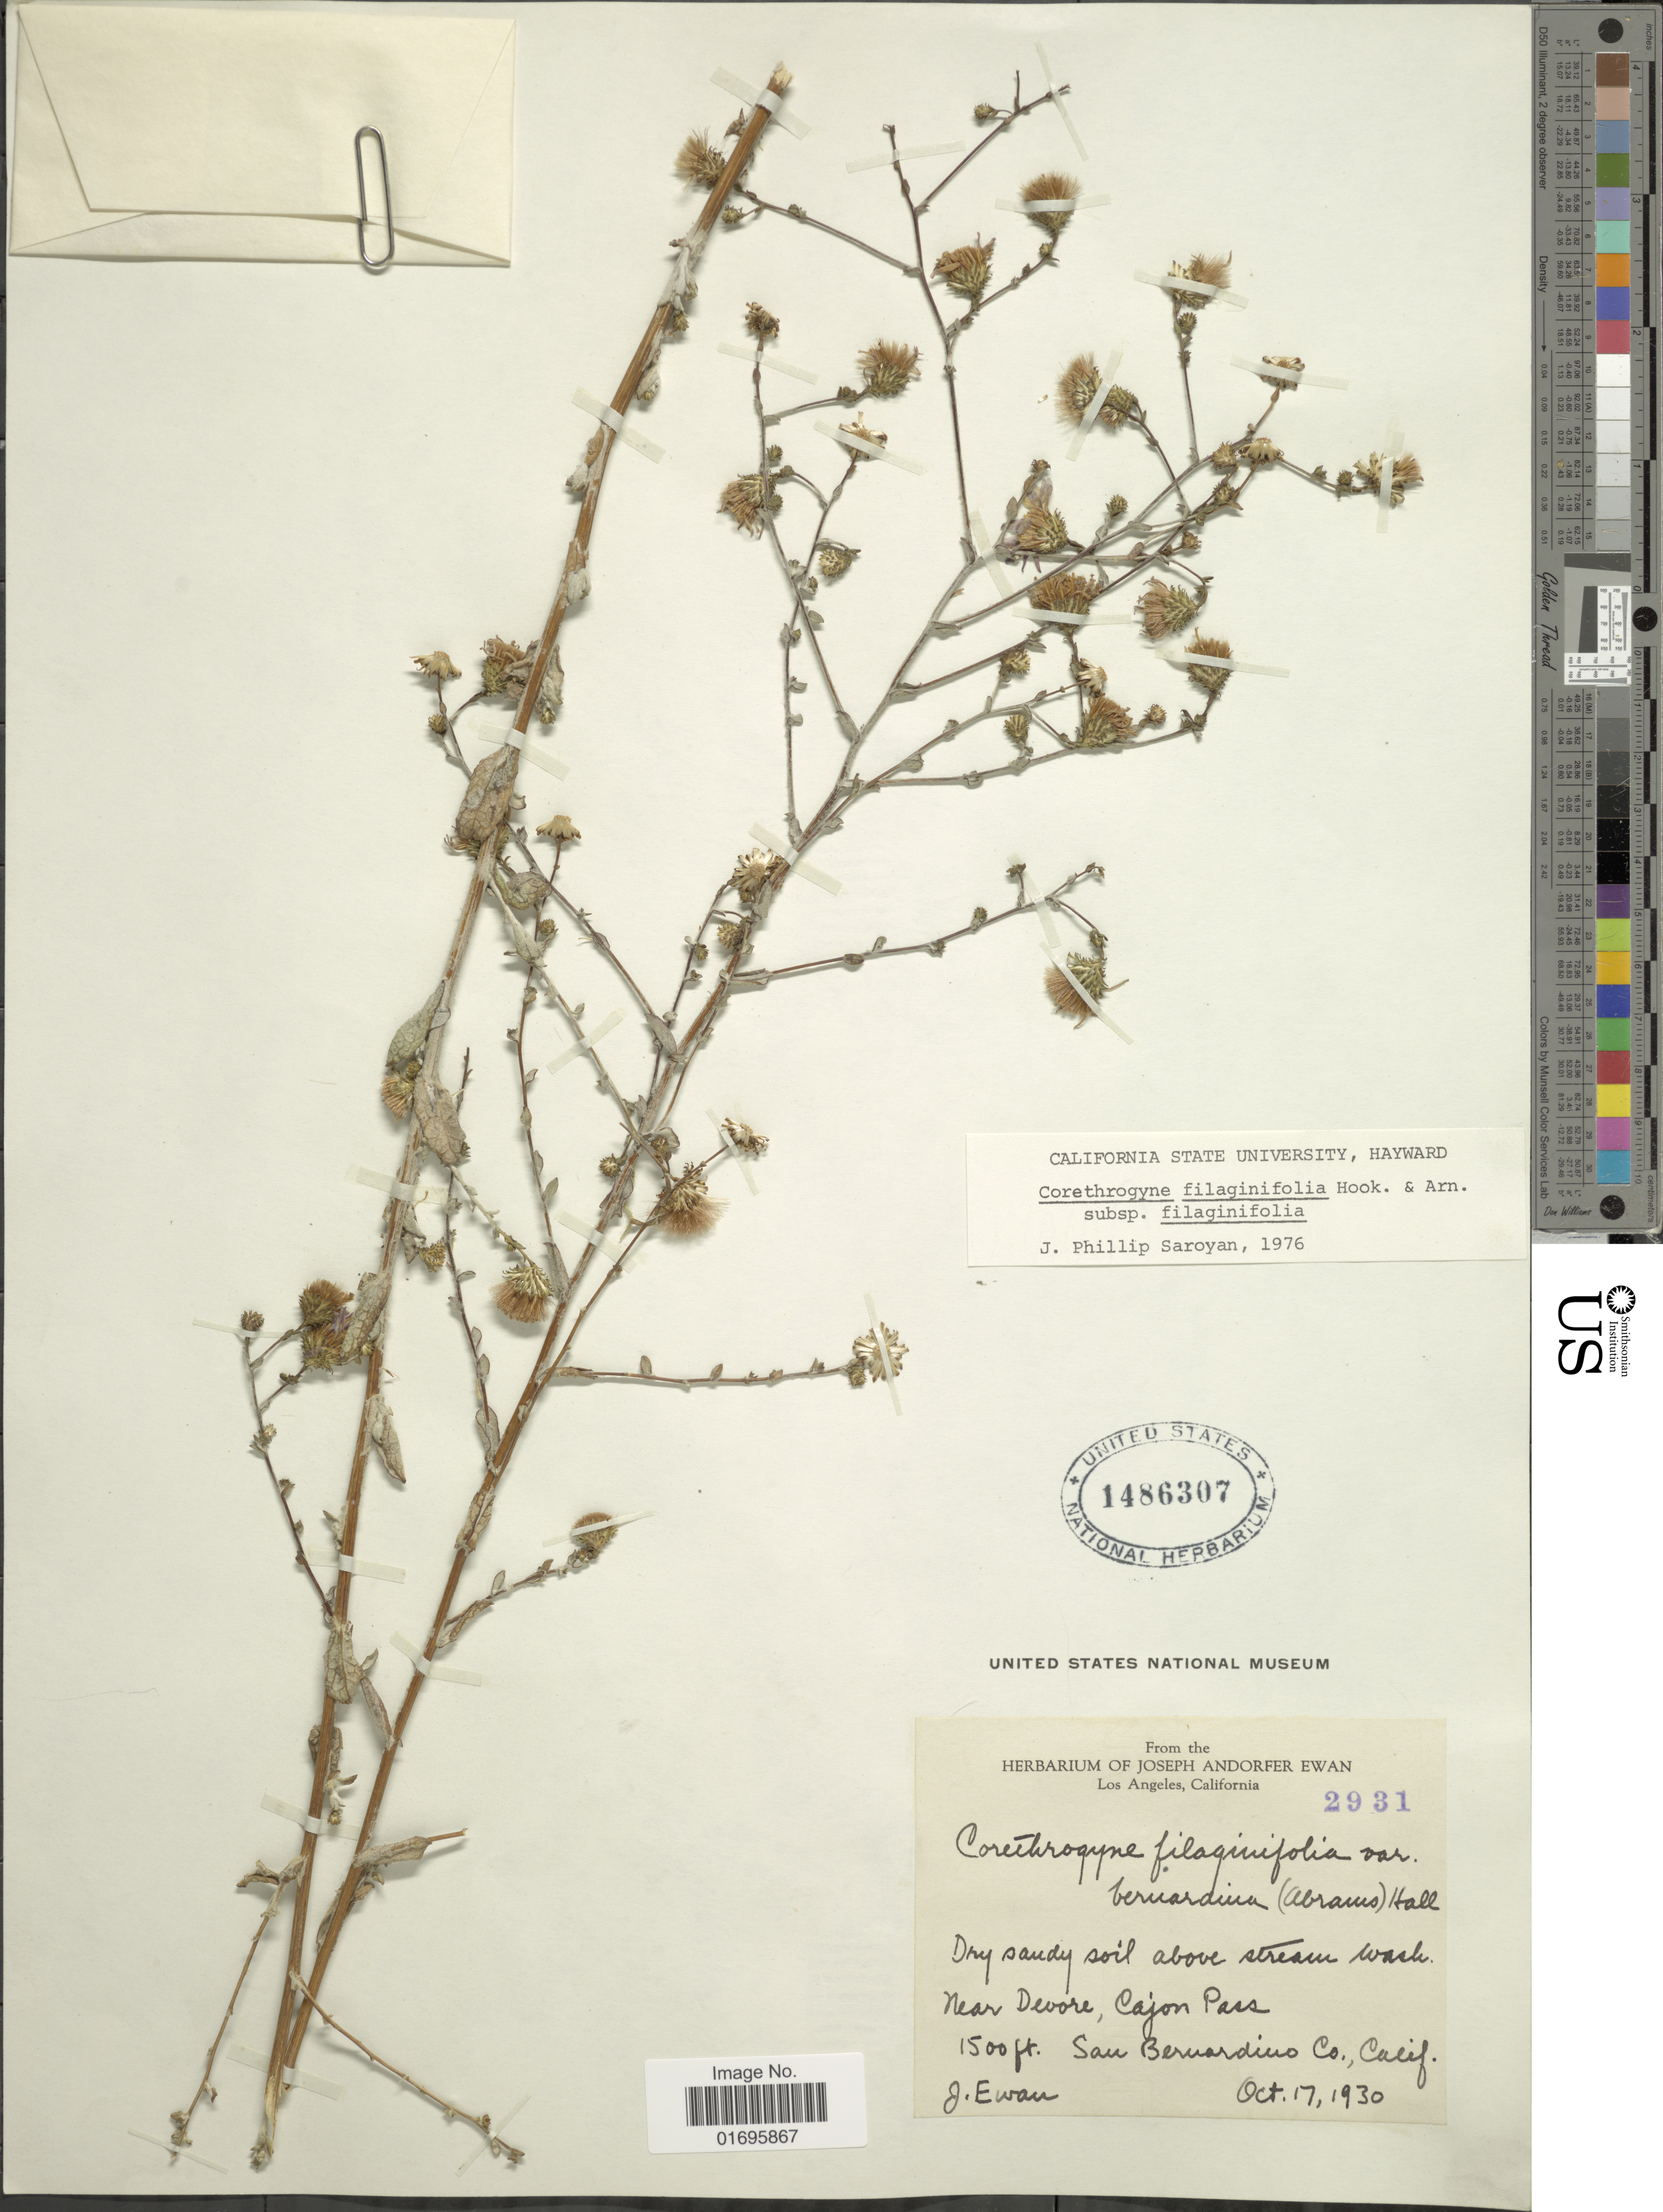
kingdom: Plantae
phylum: Tracheophyta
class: Magnoliopsida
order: Asterales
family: Asteraceae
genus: Corethrogyne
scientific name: Corethrogyne filaginifolia var. filaginifolia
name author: (Hook.) Nutt.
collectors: J. A. Ewan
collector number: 2931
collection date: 1930-10-17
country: United States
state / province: California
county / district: San Bernardino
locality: Near Devore, Cajon Pass. San Bernardino Co., Calif.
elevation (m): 457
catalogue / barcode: US 1486307